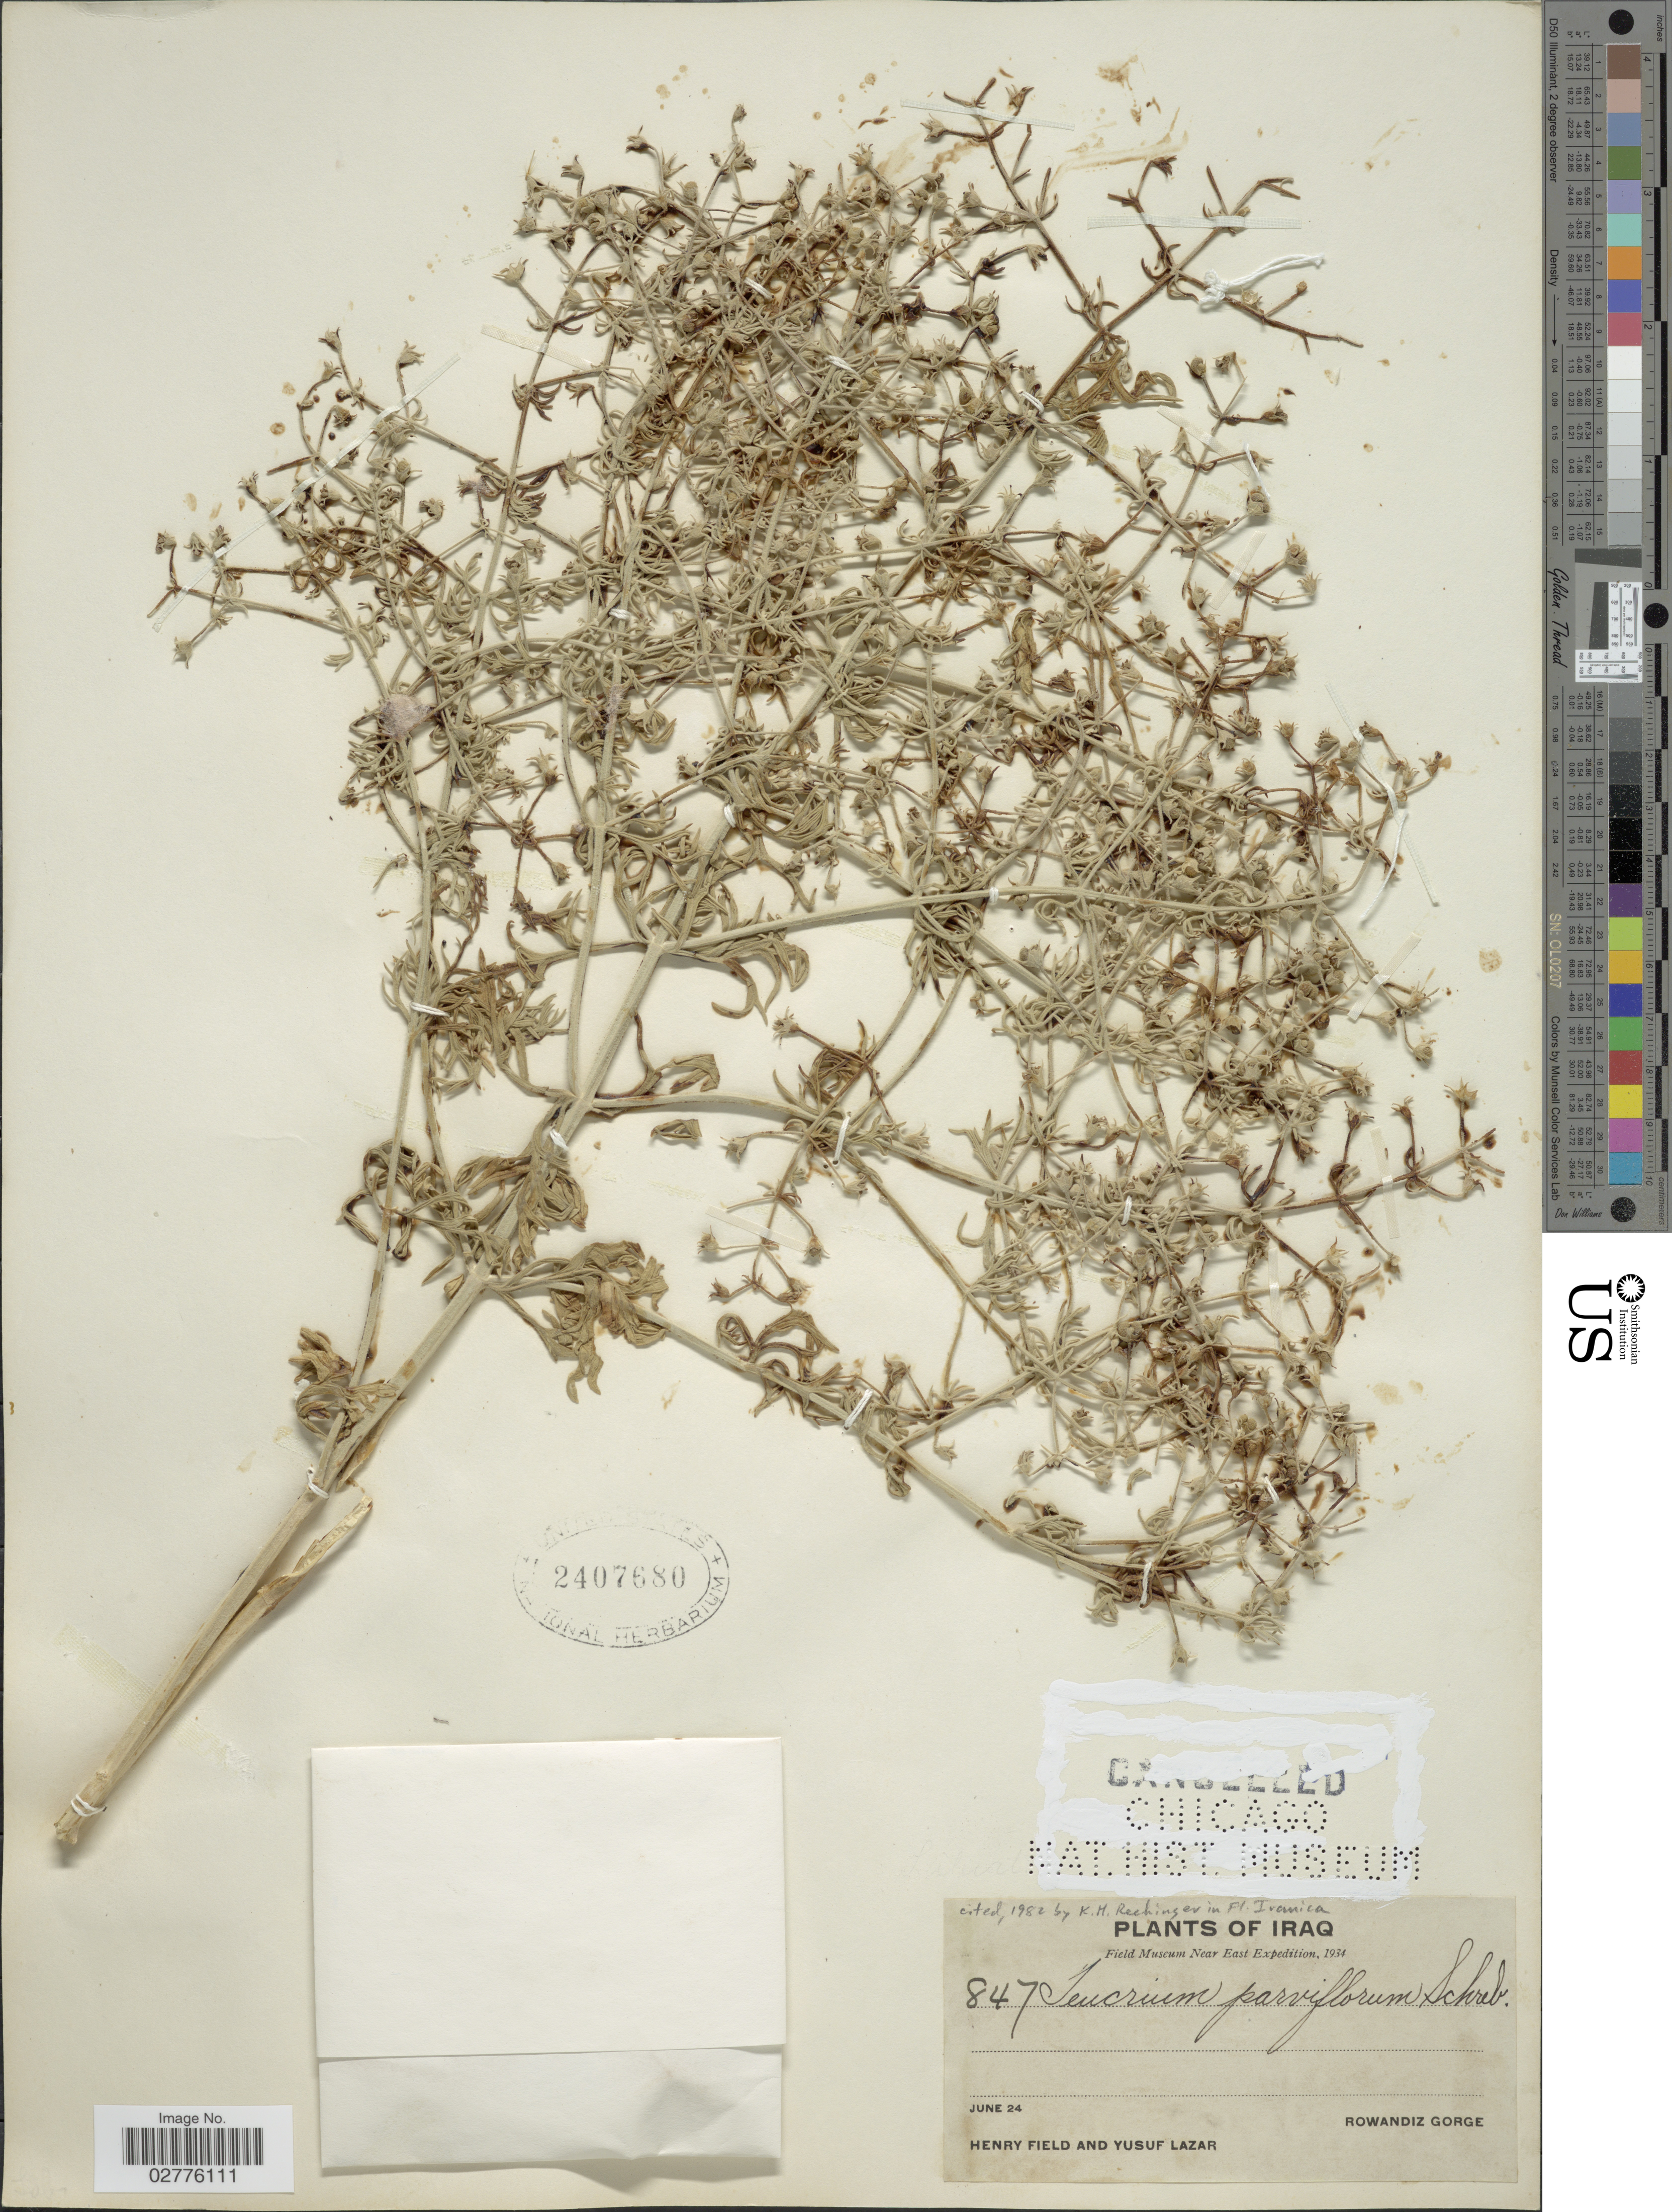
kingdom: Plantae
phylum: Tracheophyta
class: Magnoliopsida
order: Lamiales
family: Lamiaceae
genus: Teucrium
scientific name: Teucrium parviflorum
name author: Schreb.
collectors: H. Field & Y. Lazar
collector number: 847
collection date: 1934-06-24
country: Iraq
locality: Rowandiz Gorge.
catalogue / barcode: US 2407680